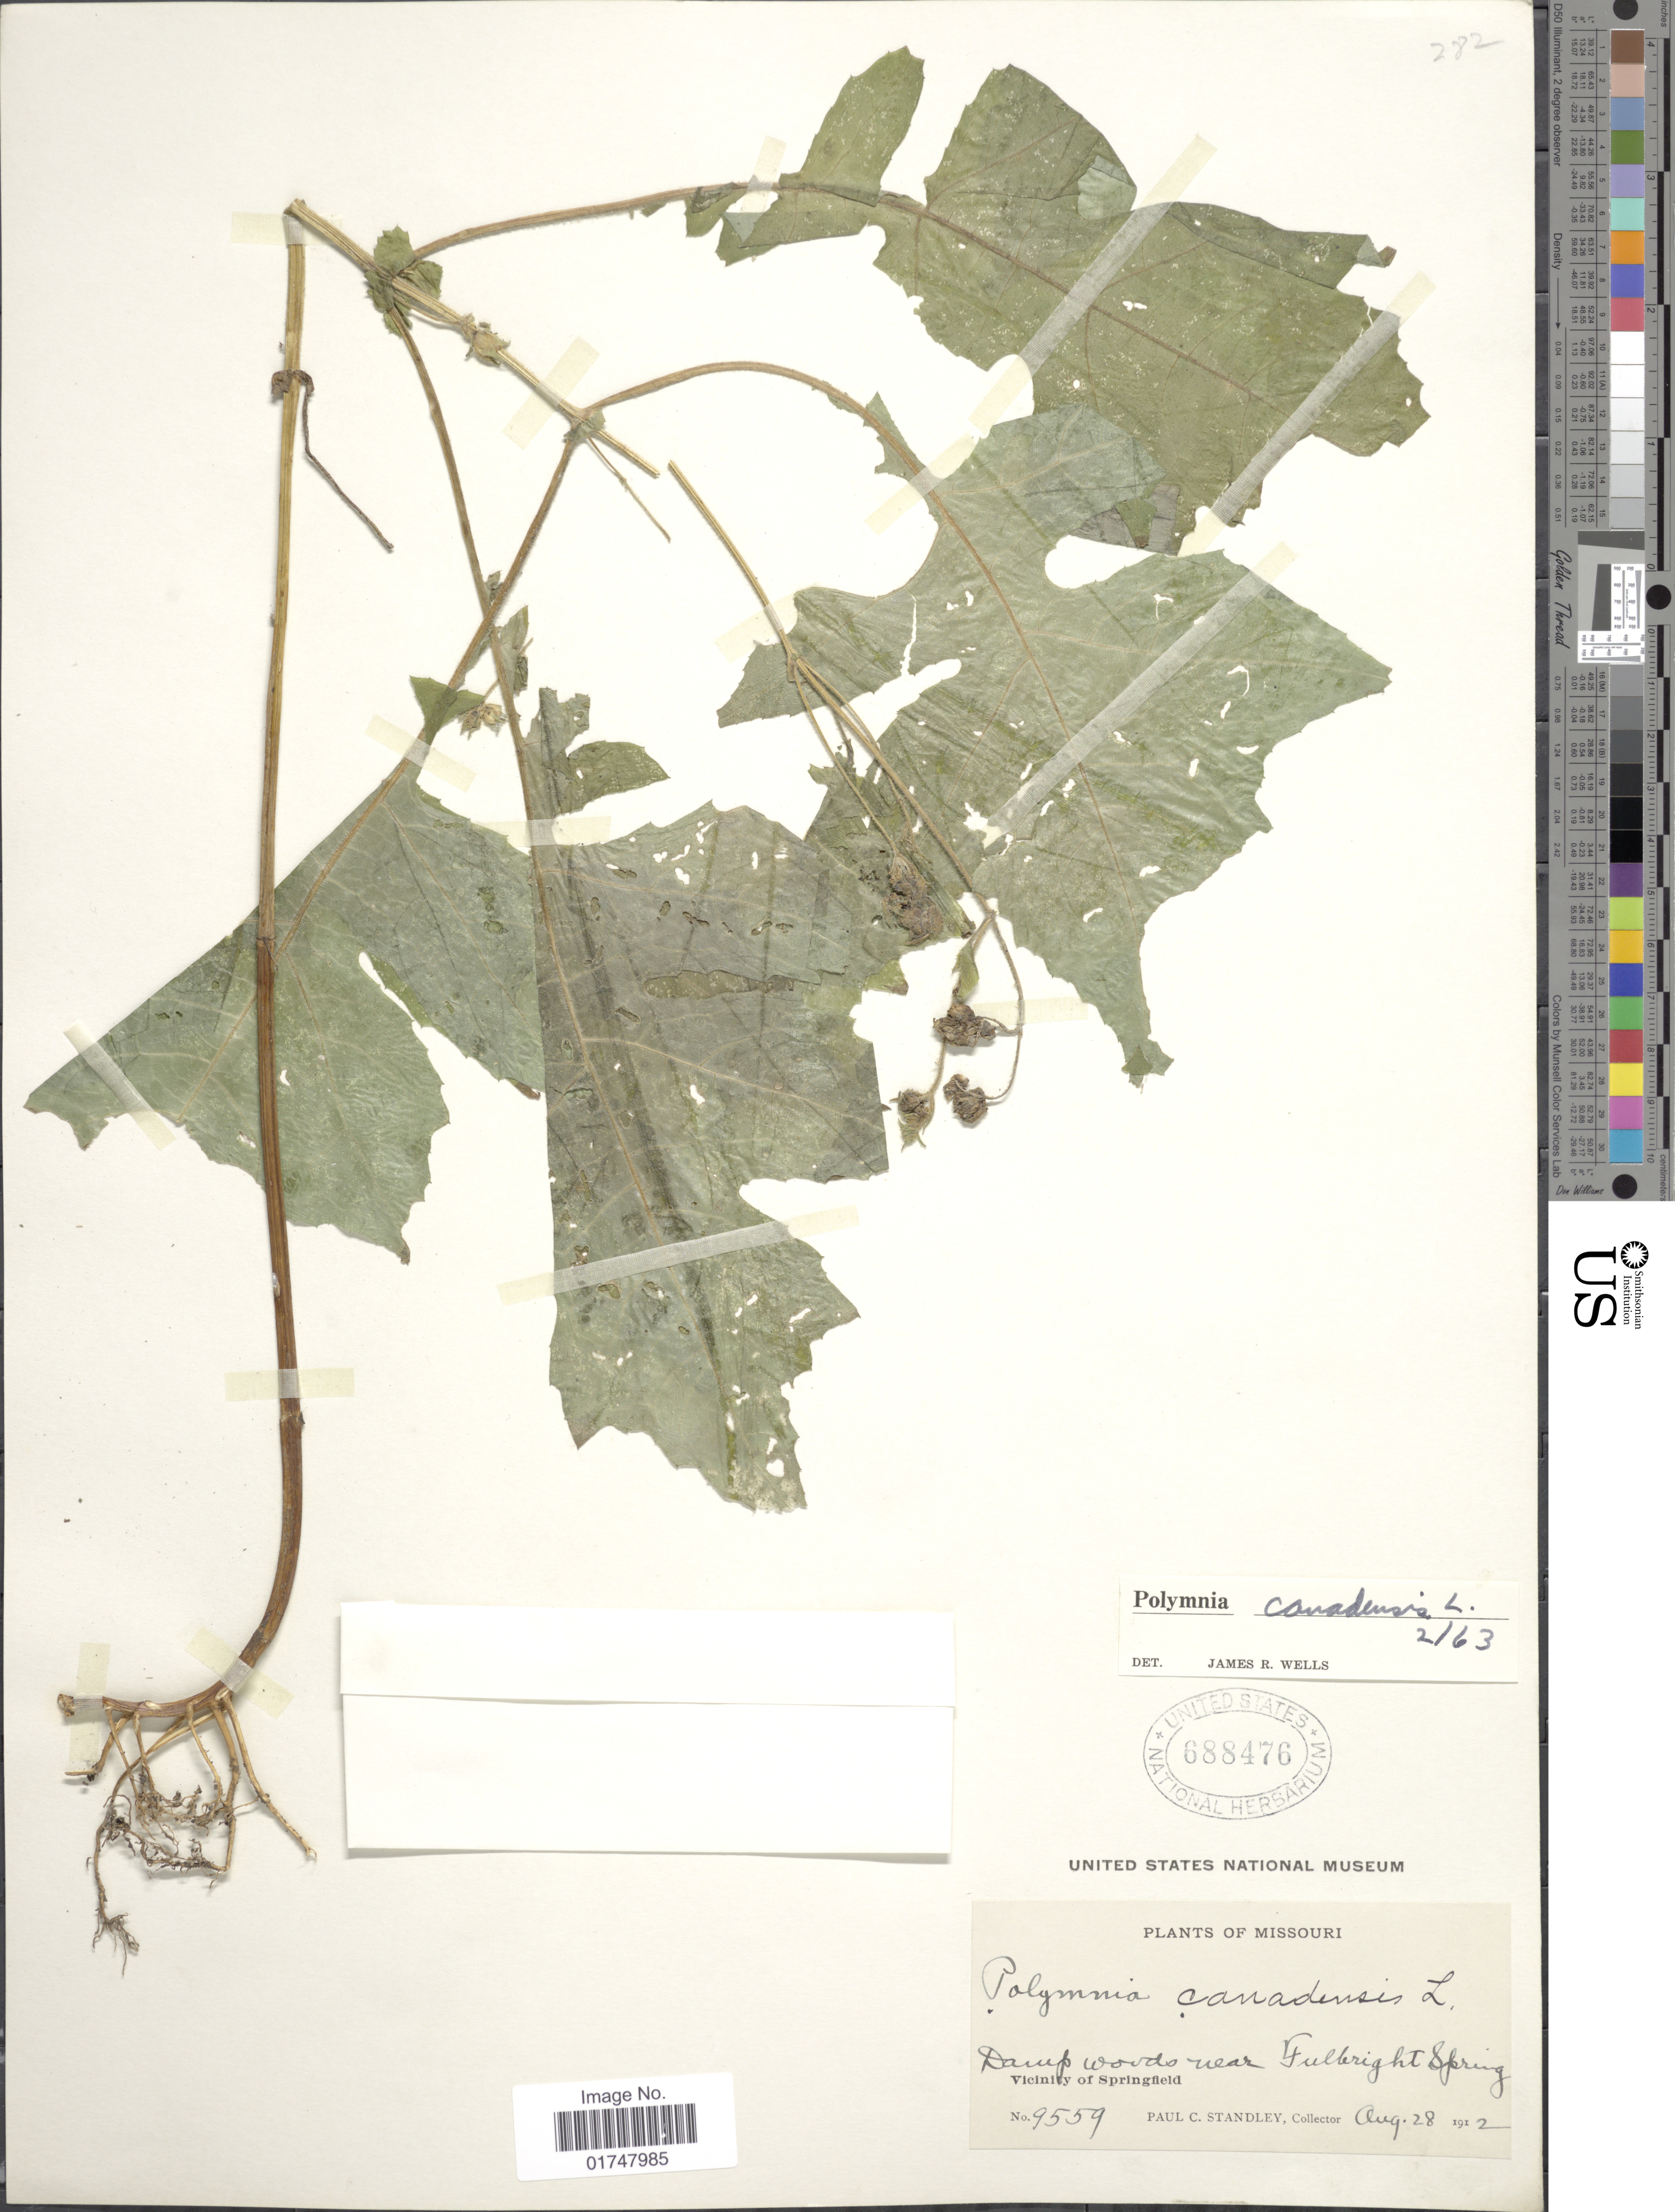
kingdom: Plantae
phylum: Tracheophyta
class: Magnoliopsida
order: Asterales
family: Asteraceae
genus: Polymnia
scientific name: Polymnia canadensis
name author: L.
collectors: P. C. Standley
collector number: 9559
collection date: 1912-08-28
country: United States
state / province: Missouri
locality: Damp woods near Fulbright Spring; Vicinity of Springfield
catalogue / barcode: US 688476